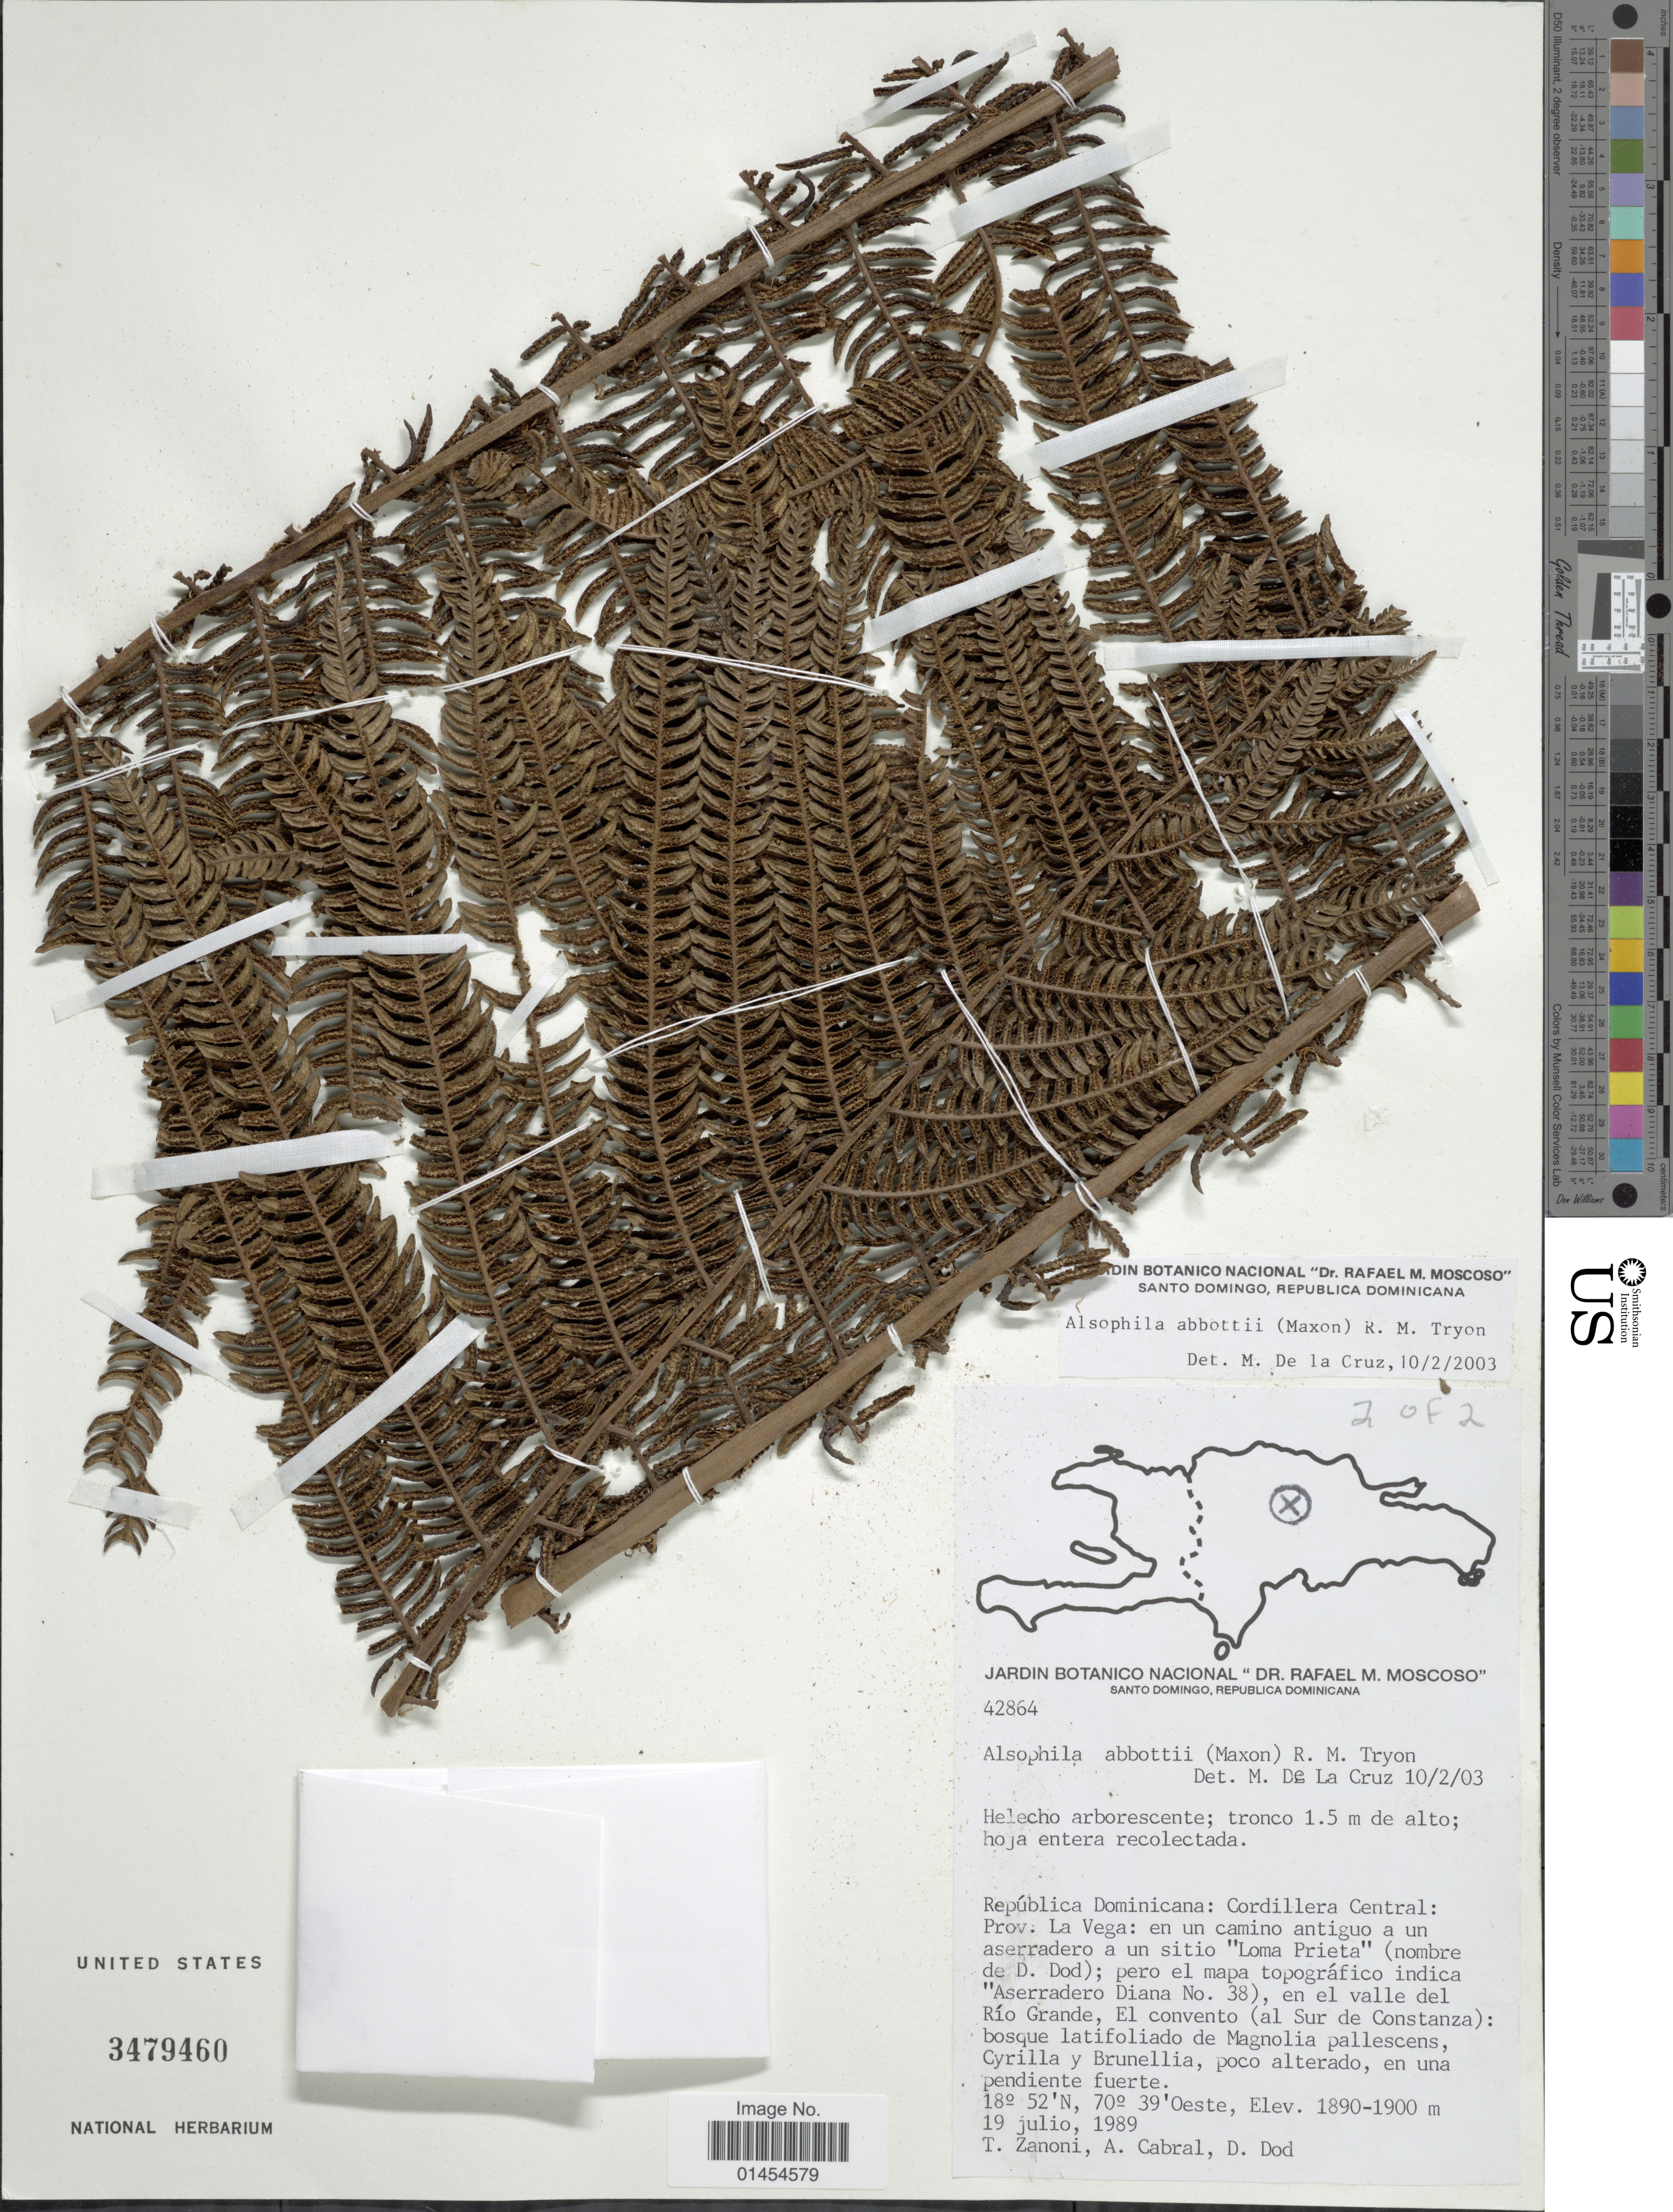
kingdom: Plantae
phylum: Tracheophyta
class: Polypodiopsida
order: Cyatheales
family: Cyatheaceae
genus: Alsophila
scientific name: Alsophila abbottii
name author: (Maxon) R.M. Tryon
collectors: T. A. Zanoni, A. Cabral & D. Dod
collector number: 42864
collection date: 1989-07-19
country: Dominican Republic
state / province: La Vega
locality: República Dominicana: Cordillera Central: Prov. La Vega: en un camino antiguo a un aserradero a un sitio "Loma Prieta"; pero el mapa topográfico indica, en el valle del Río Grande, El Convento (al Sur de Constanza)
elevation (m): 1890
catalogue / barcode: US 3479460